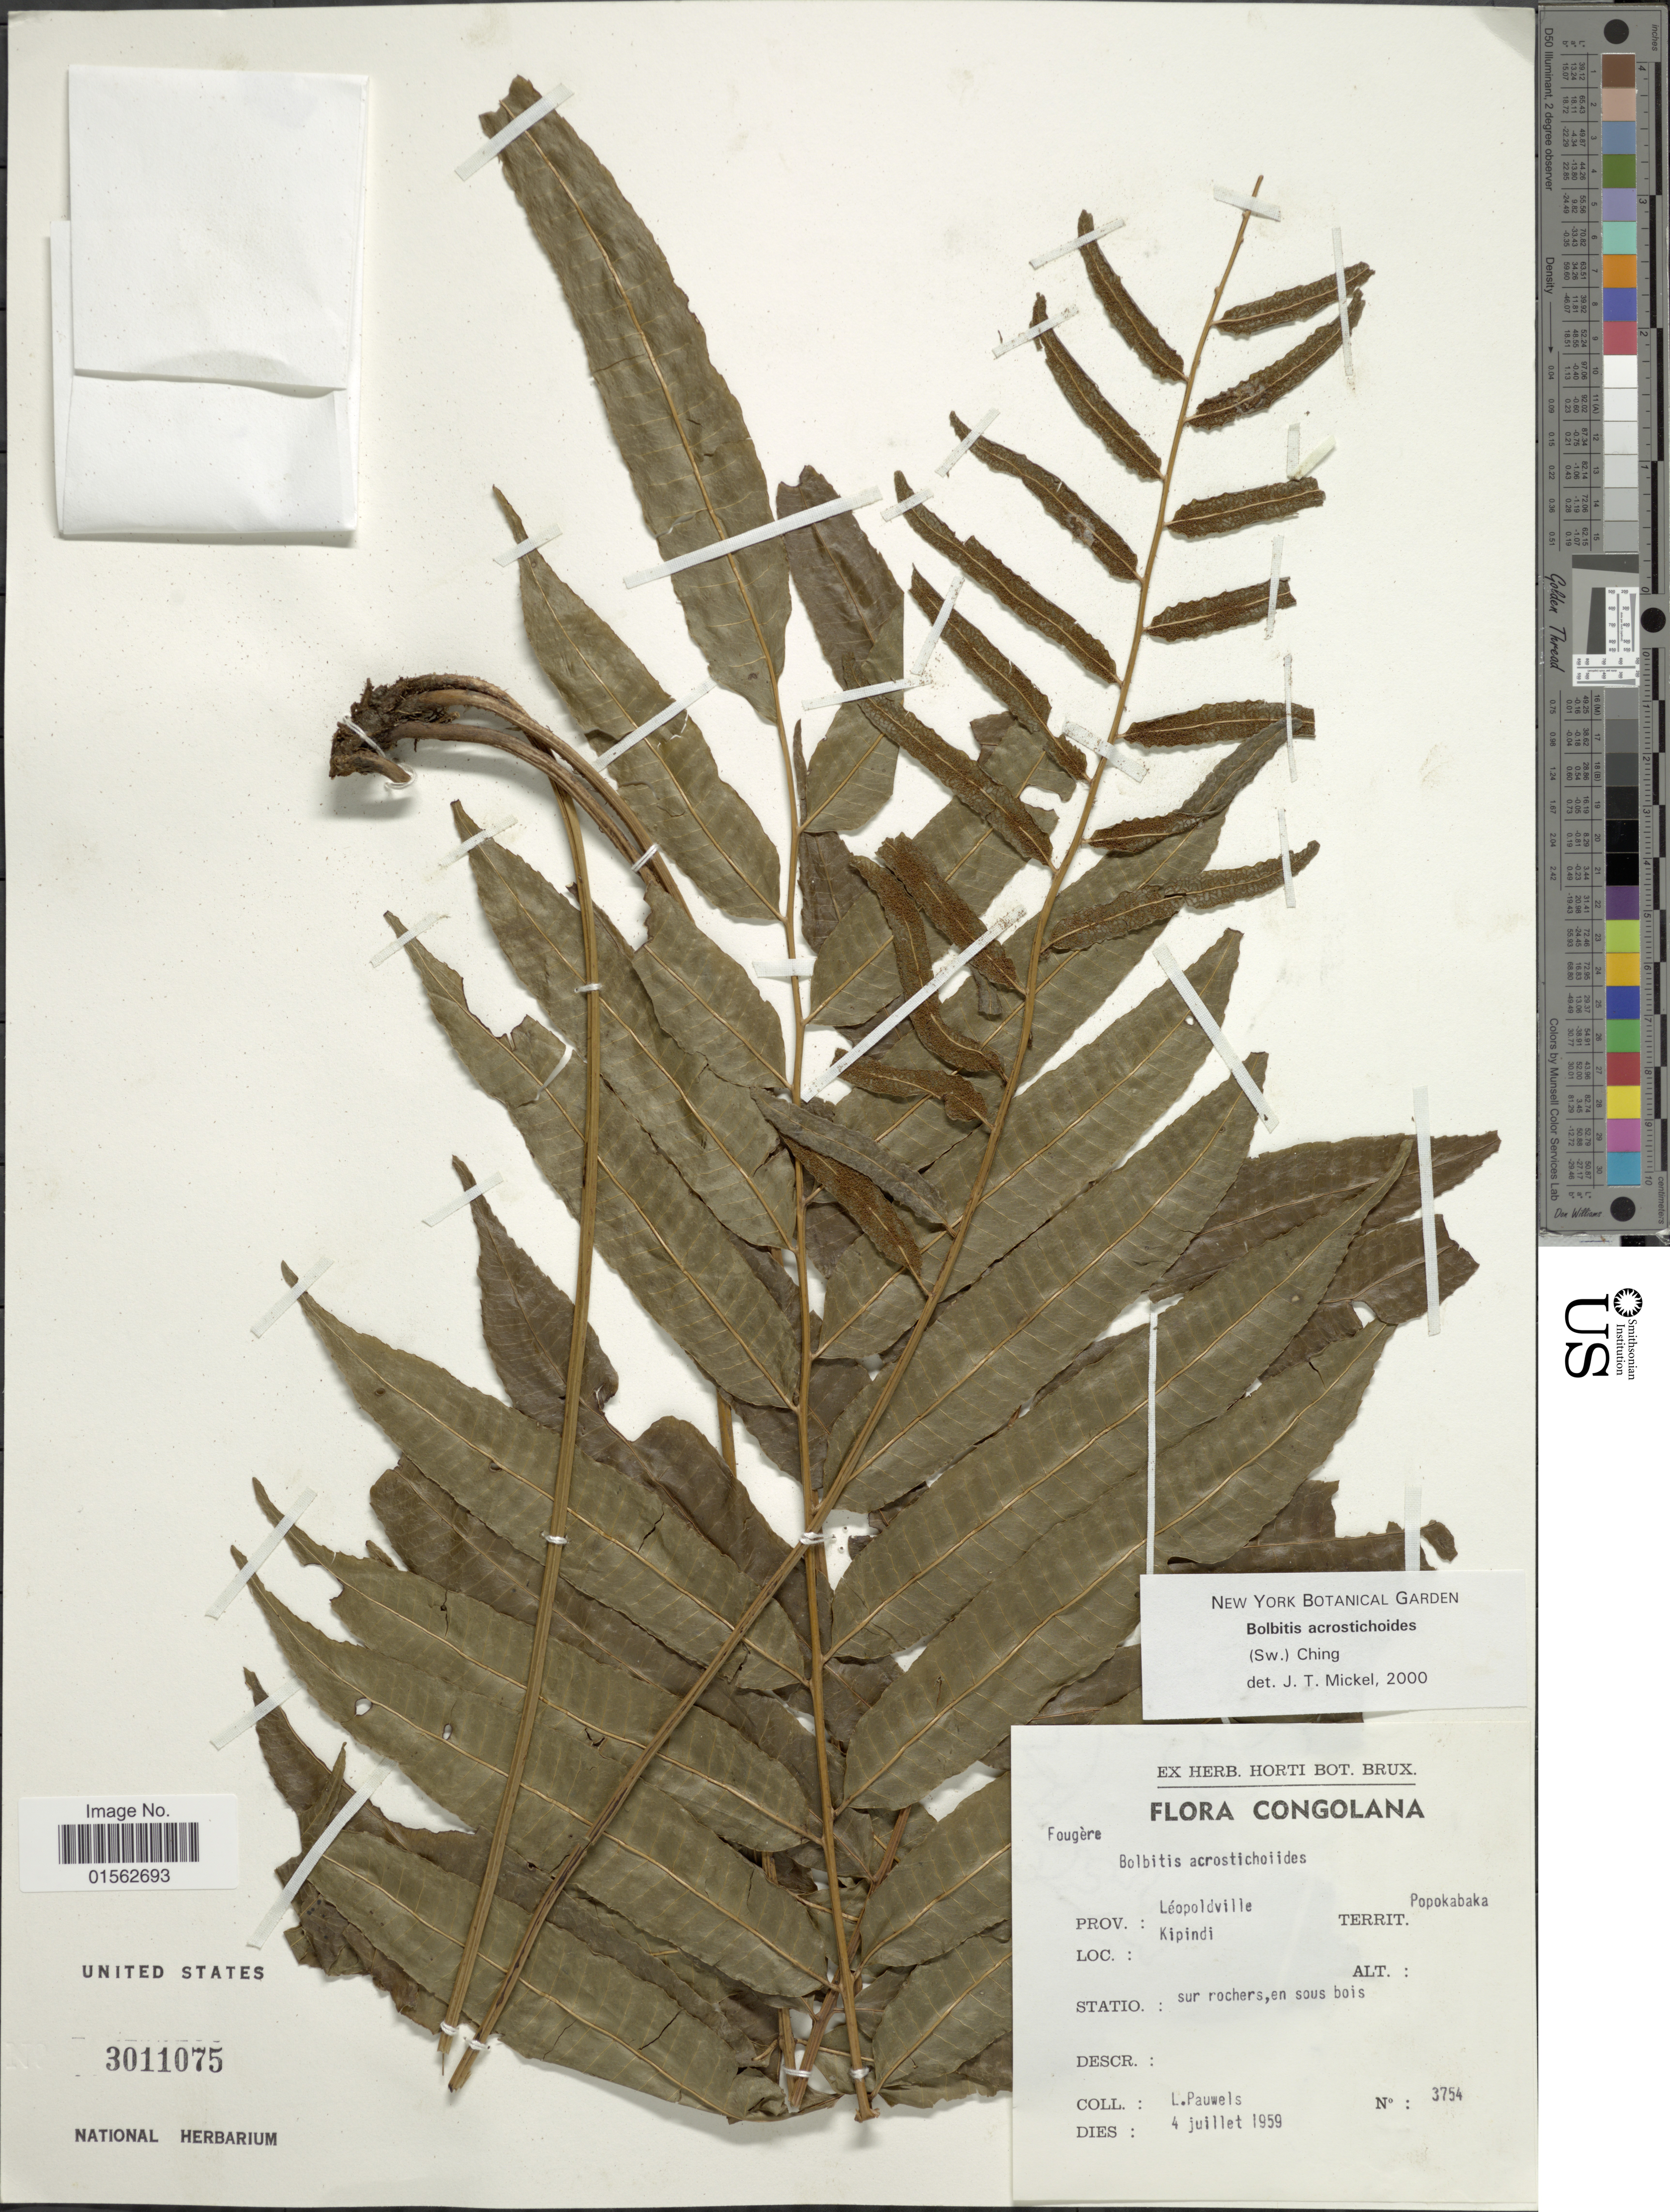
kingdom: Plantae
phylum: Tracheophyta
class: Polypodiopsida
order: Polypodiales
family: Dryopteridaceae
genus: Bolbitis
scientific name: Bolbitis acrostichoides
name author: (Hook.) Ching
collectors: L. Pauwels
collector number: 3754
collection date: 1959-07-04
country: Congo, Democratic Republic of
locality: Congolana, Léopoldville Kipindi, popokabaka, sur rochersm en sous bois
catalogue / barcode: US 3011075